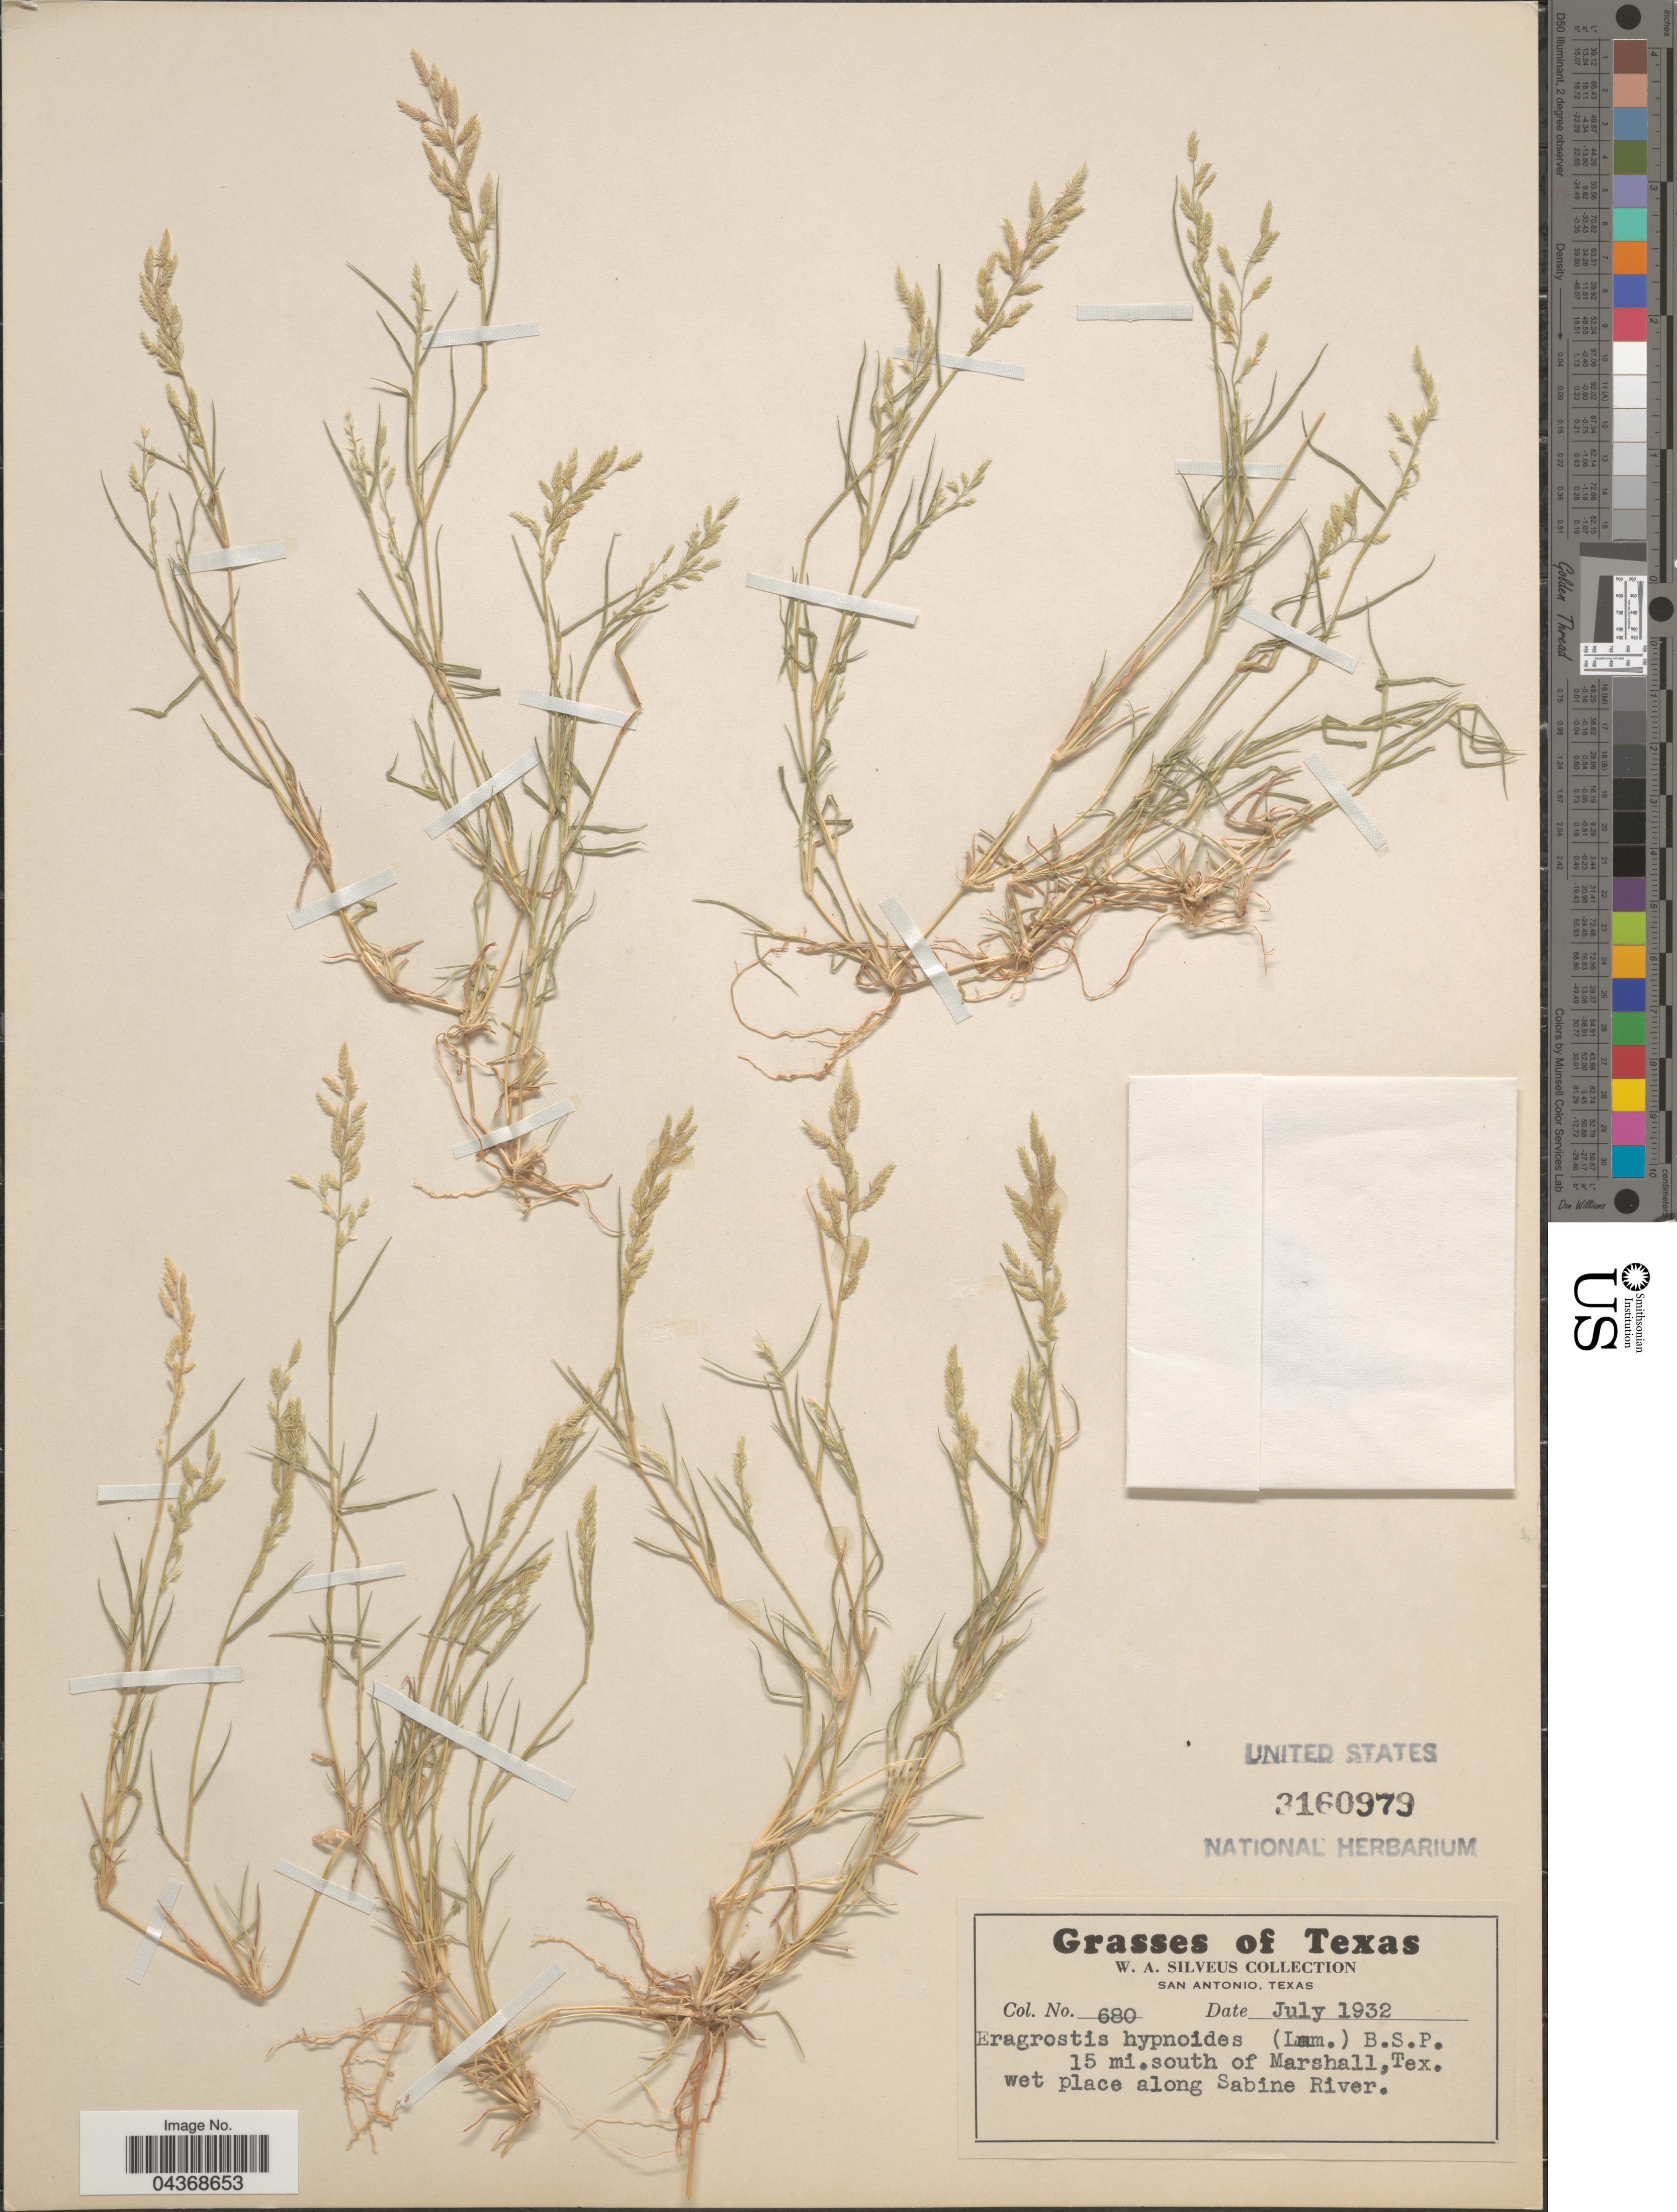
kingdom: Plantae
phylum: Tracheophyta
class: Liliopsida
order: Poales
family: Poaceae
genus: Eragrostis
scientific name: Eragrostis hypnoides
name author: (Lam.) Britton, Stearns & Poggenb.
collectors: W. Silveus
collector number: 680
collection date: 1932-07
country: United States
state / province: Texas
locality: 15 mi. south of Marshall. Wet place along Sabine River.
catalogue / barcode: US 3160979